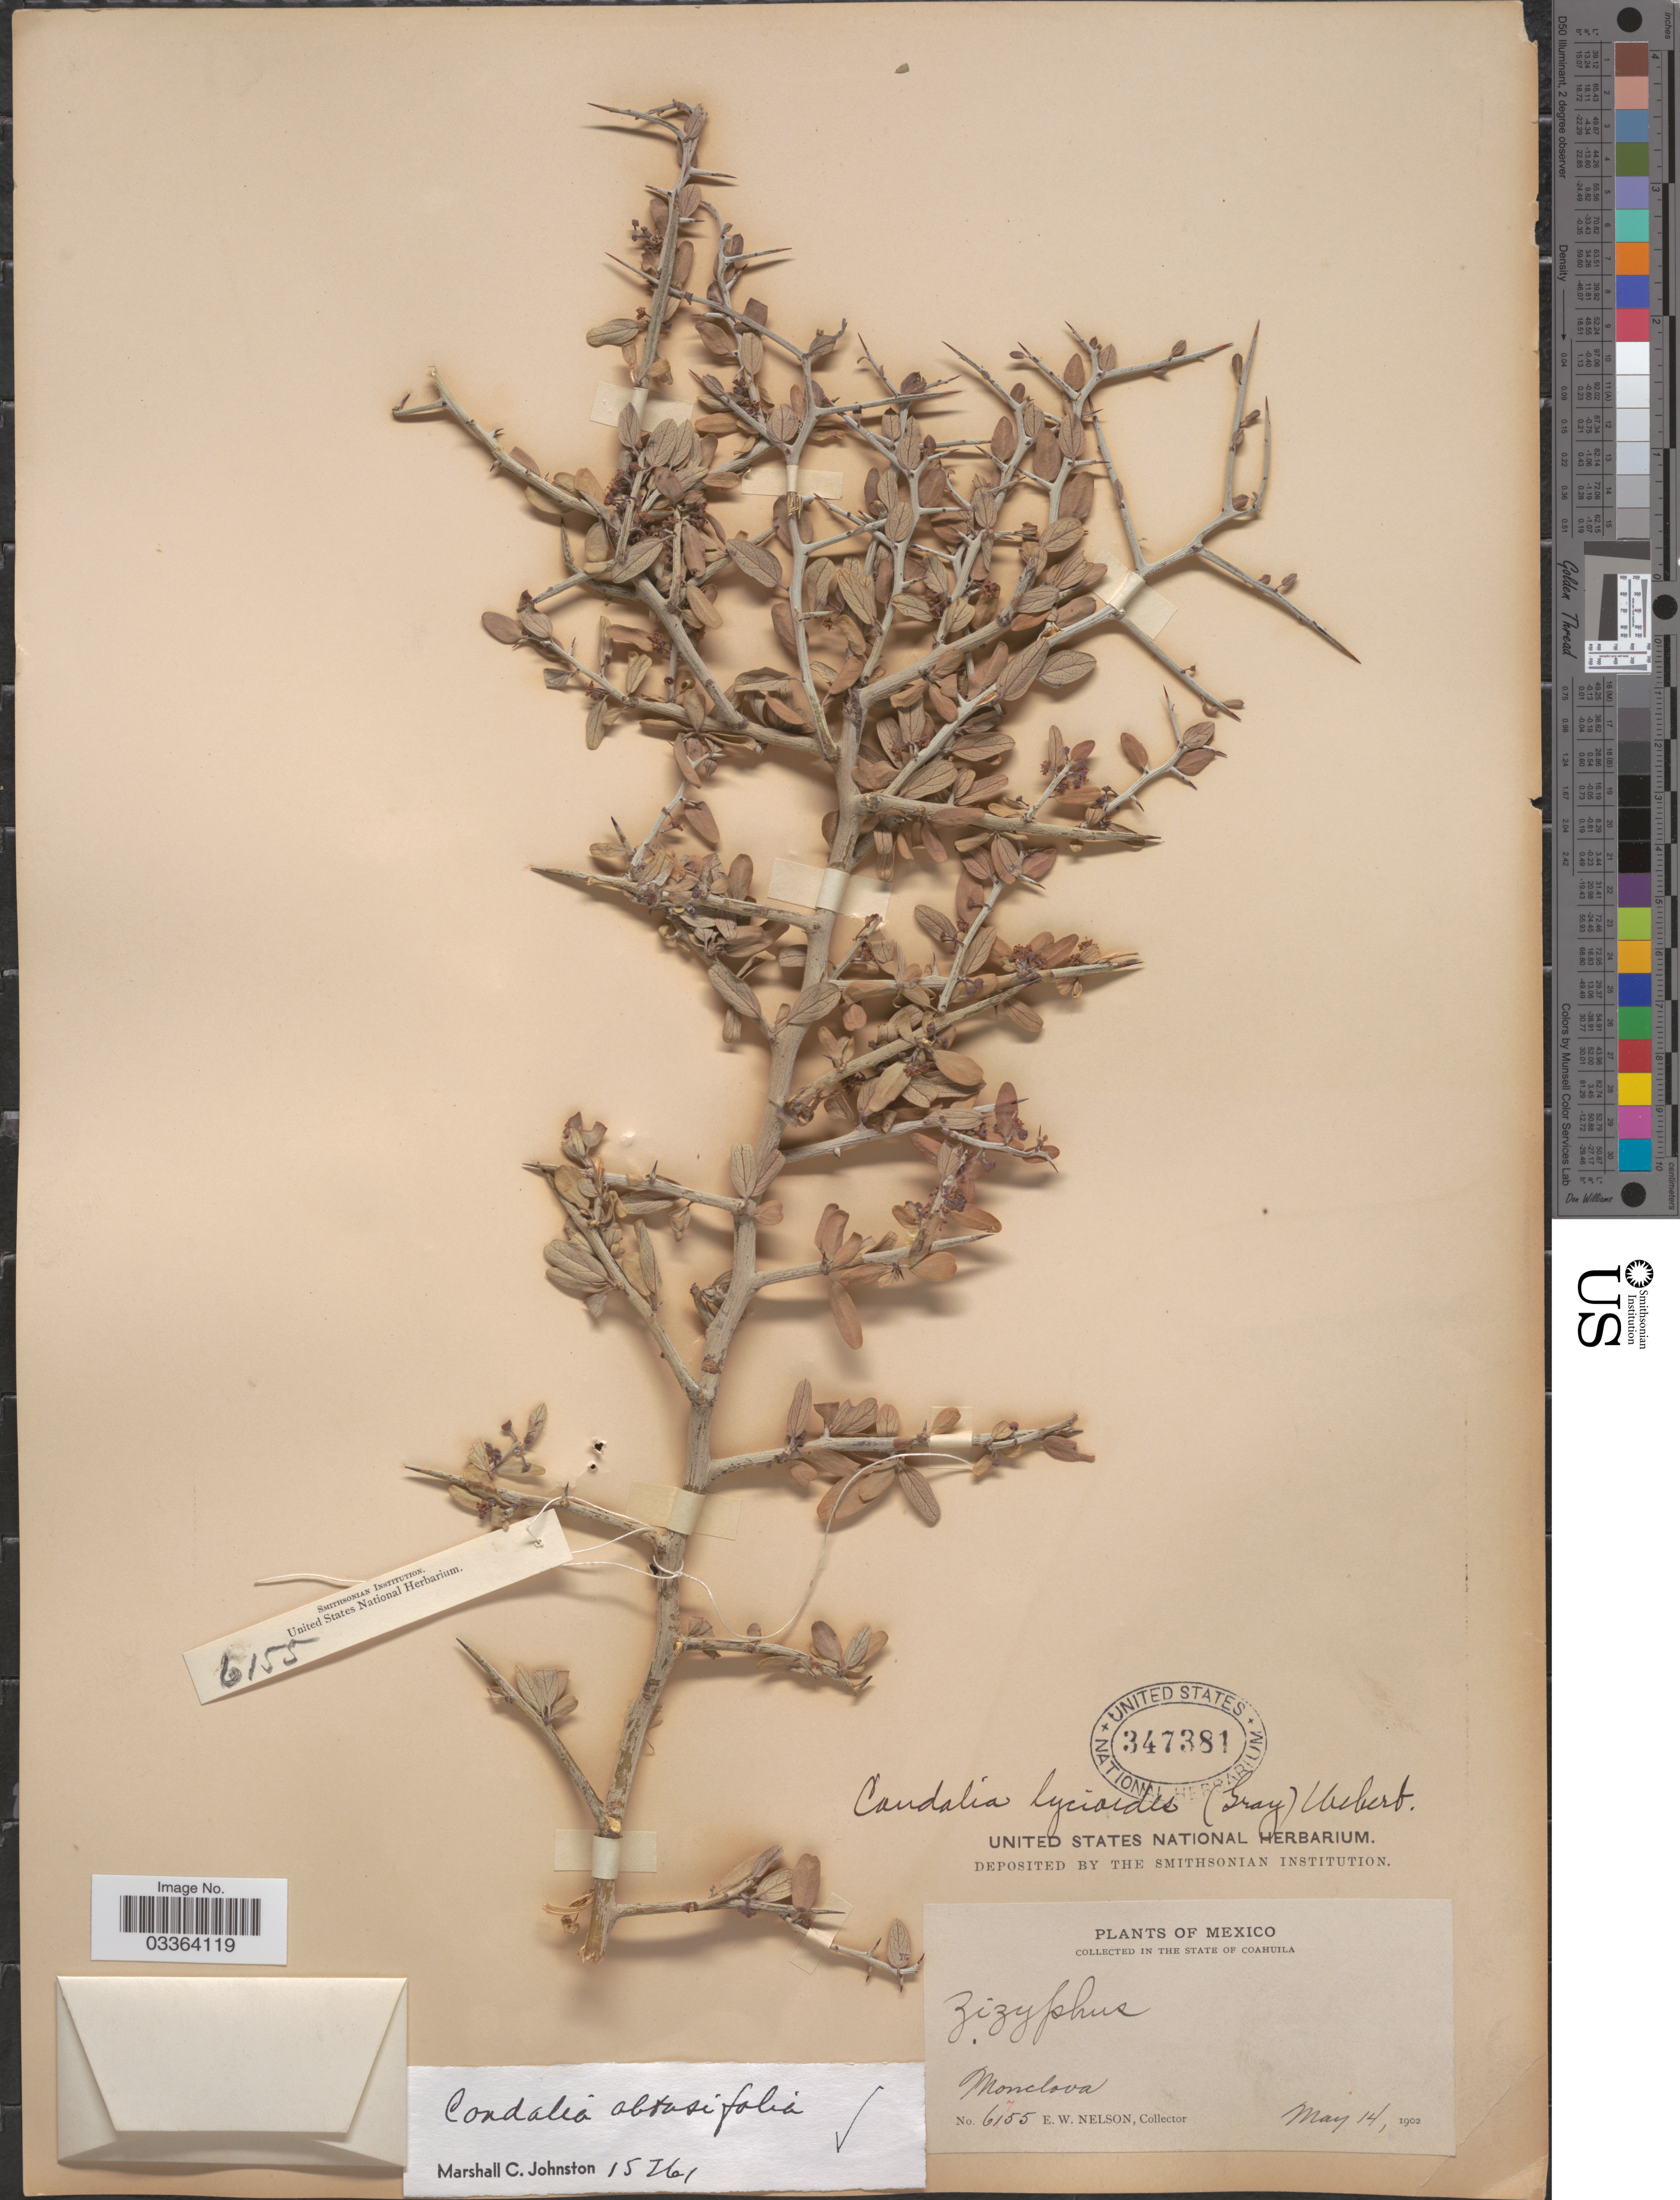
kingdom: Plantae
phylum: Tracheophyta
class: Magnoliopsida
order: Rosales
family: Rhamnaceae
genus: Sarcomphalus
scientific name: Sarcomphalus obtusifolius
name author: (Hook. ex Torr. & A. Gray) Hauenschild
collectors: E. W. Nelson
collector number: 6755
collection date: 1902-05-14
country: Mexico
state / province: Coahuila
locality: Monclova.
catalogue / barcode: US 347381